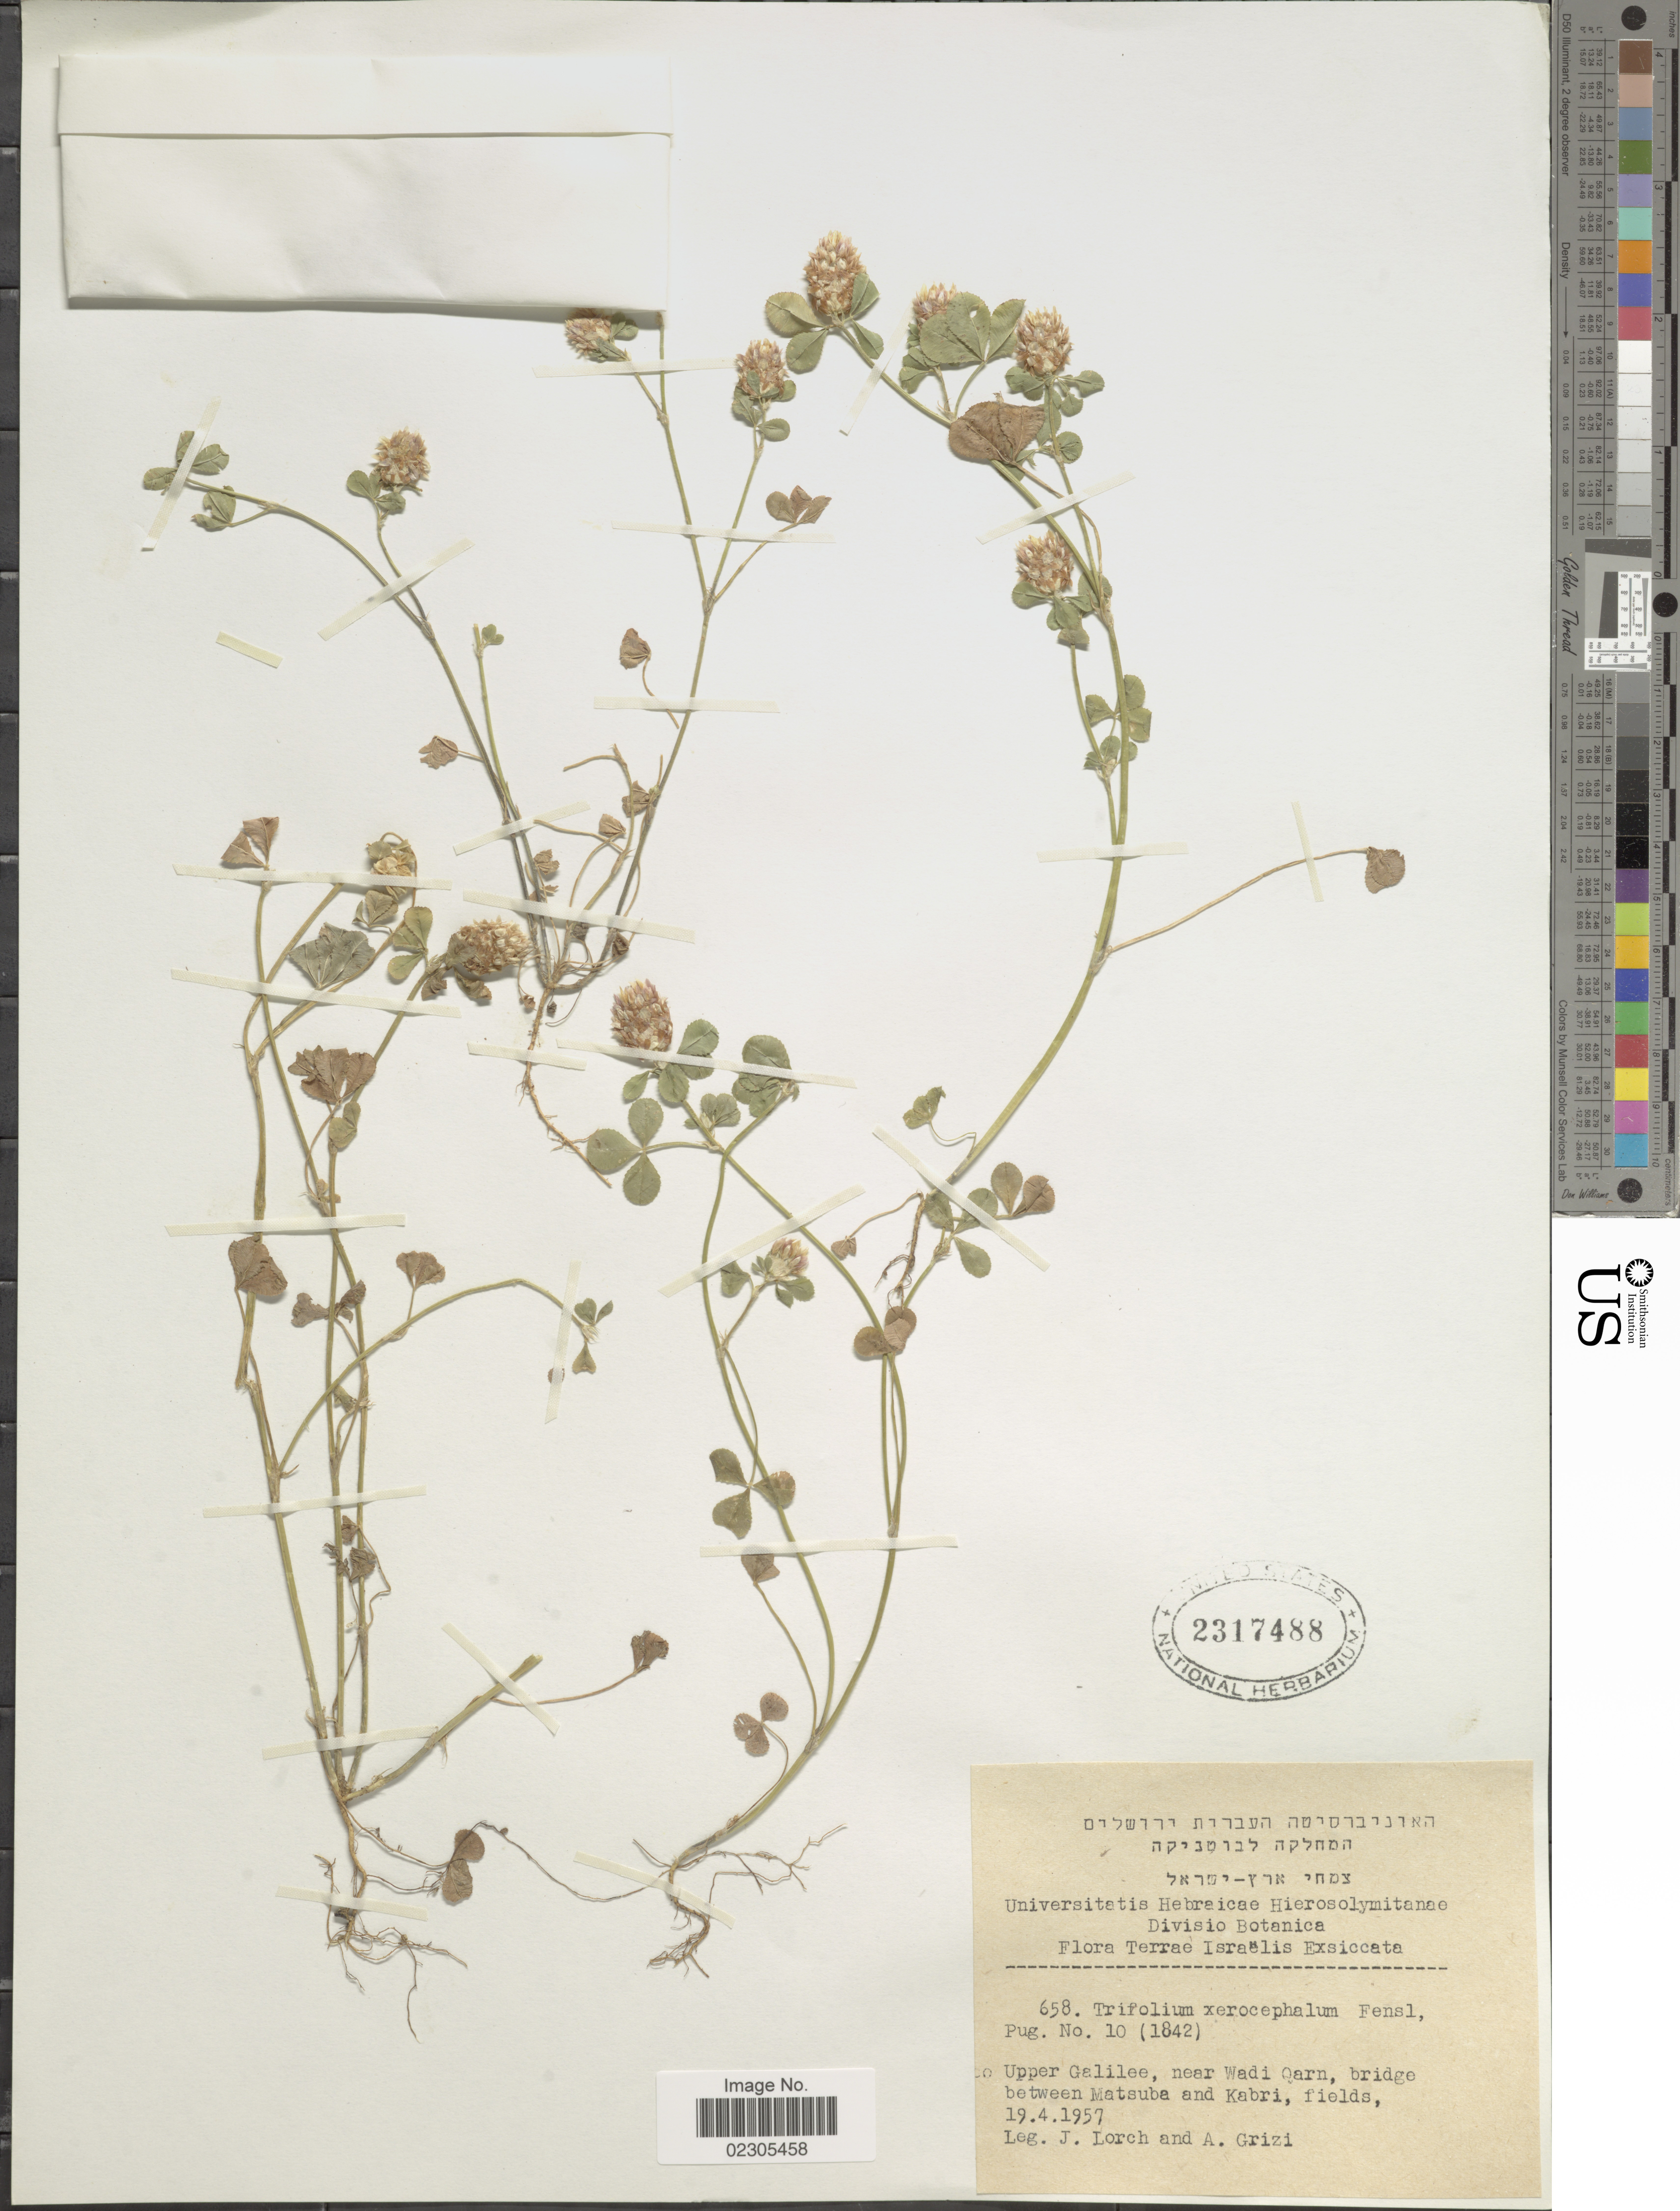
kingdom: Plantae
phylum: Tracheophyta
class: Magnoliopsida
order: Fabales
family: Fabaceae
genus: Trifolium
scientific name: Trifolium xerocephalum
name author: Fenzl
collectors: J. Lorch & A. Grizi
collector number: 658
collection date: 1957-04-19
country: Israel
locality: Upper Galilee, near Wadi Qarn, bridge between Matsuba and Kabri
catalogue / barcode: US 2317488